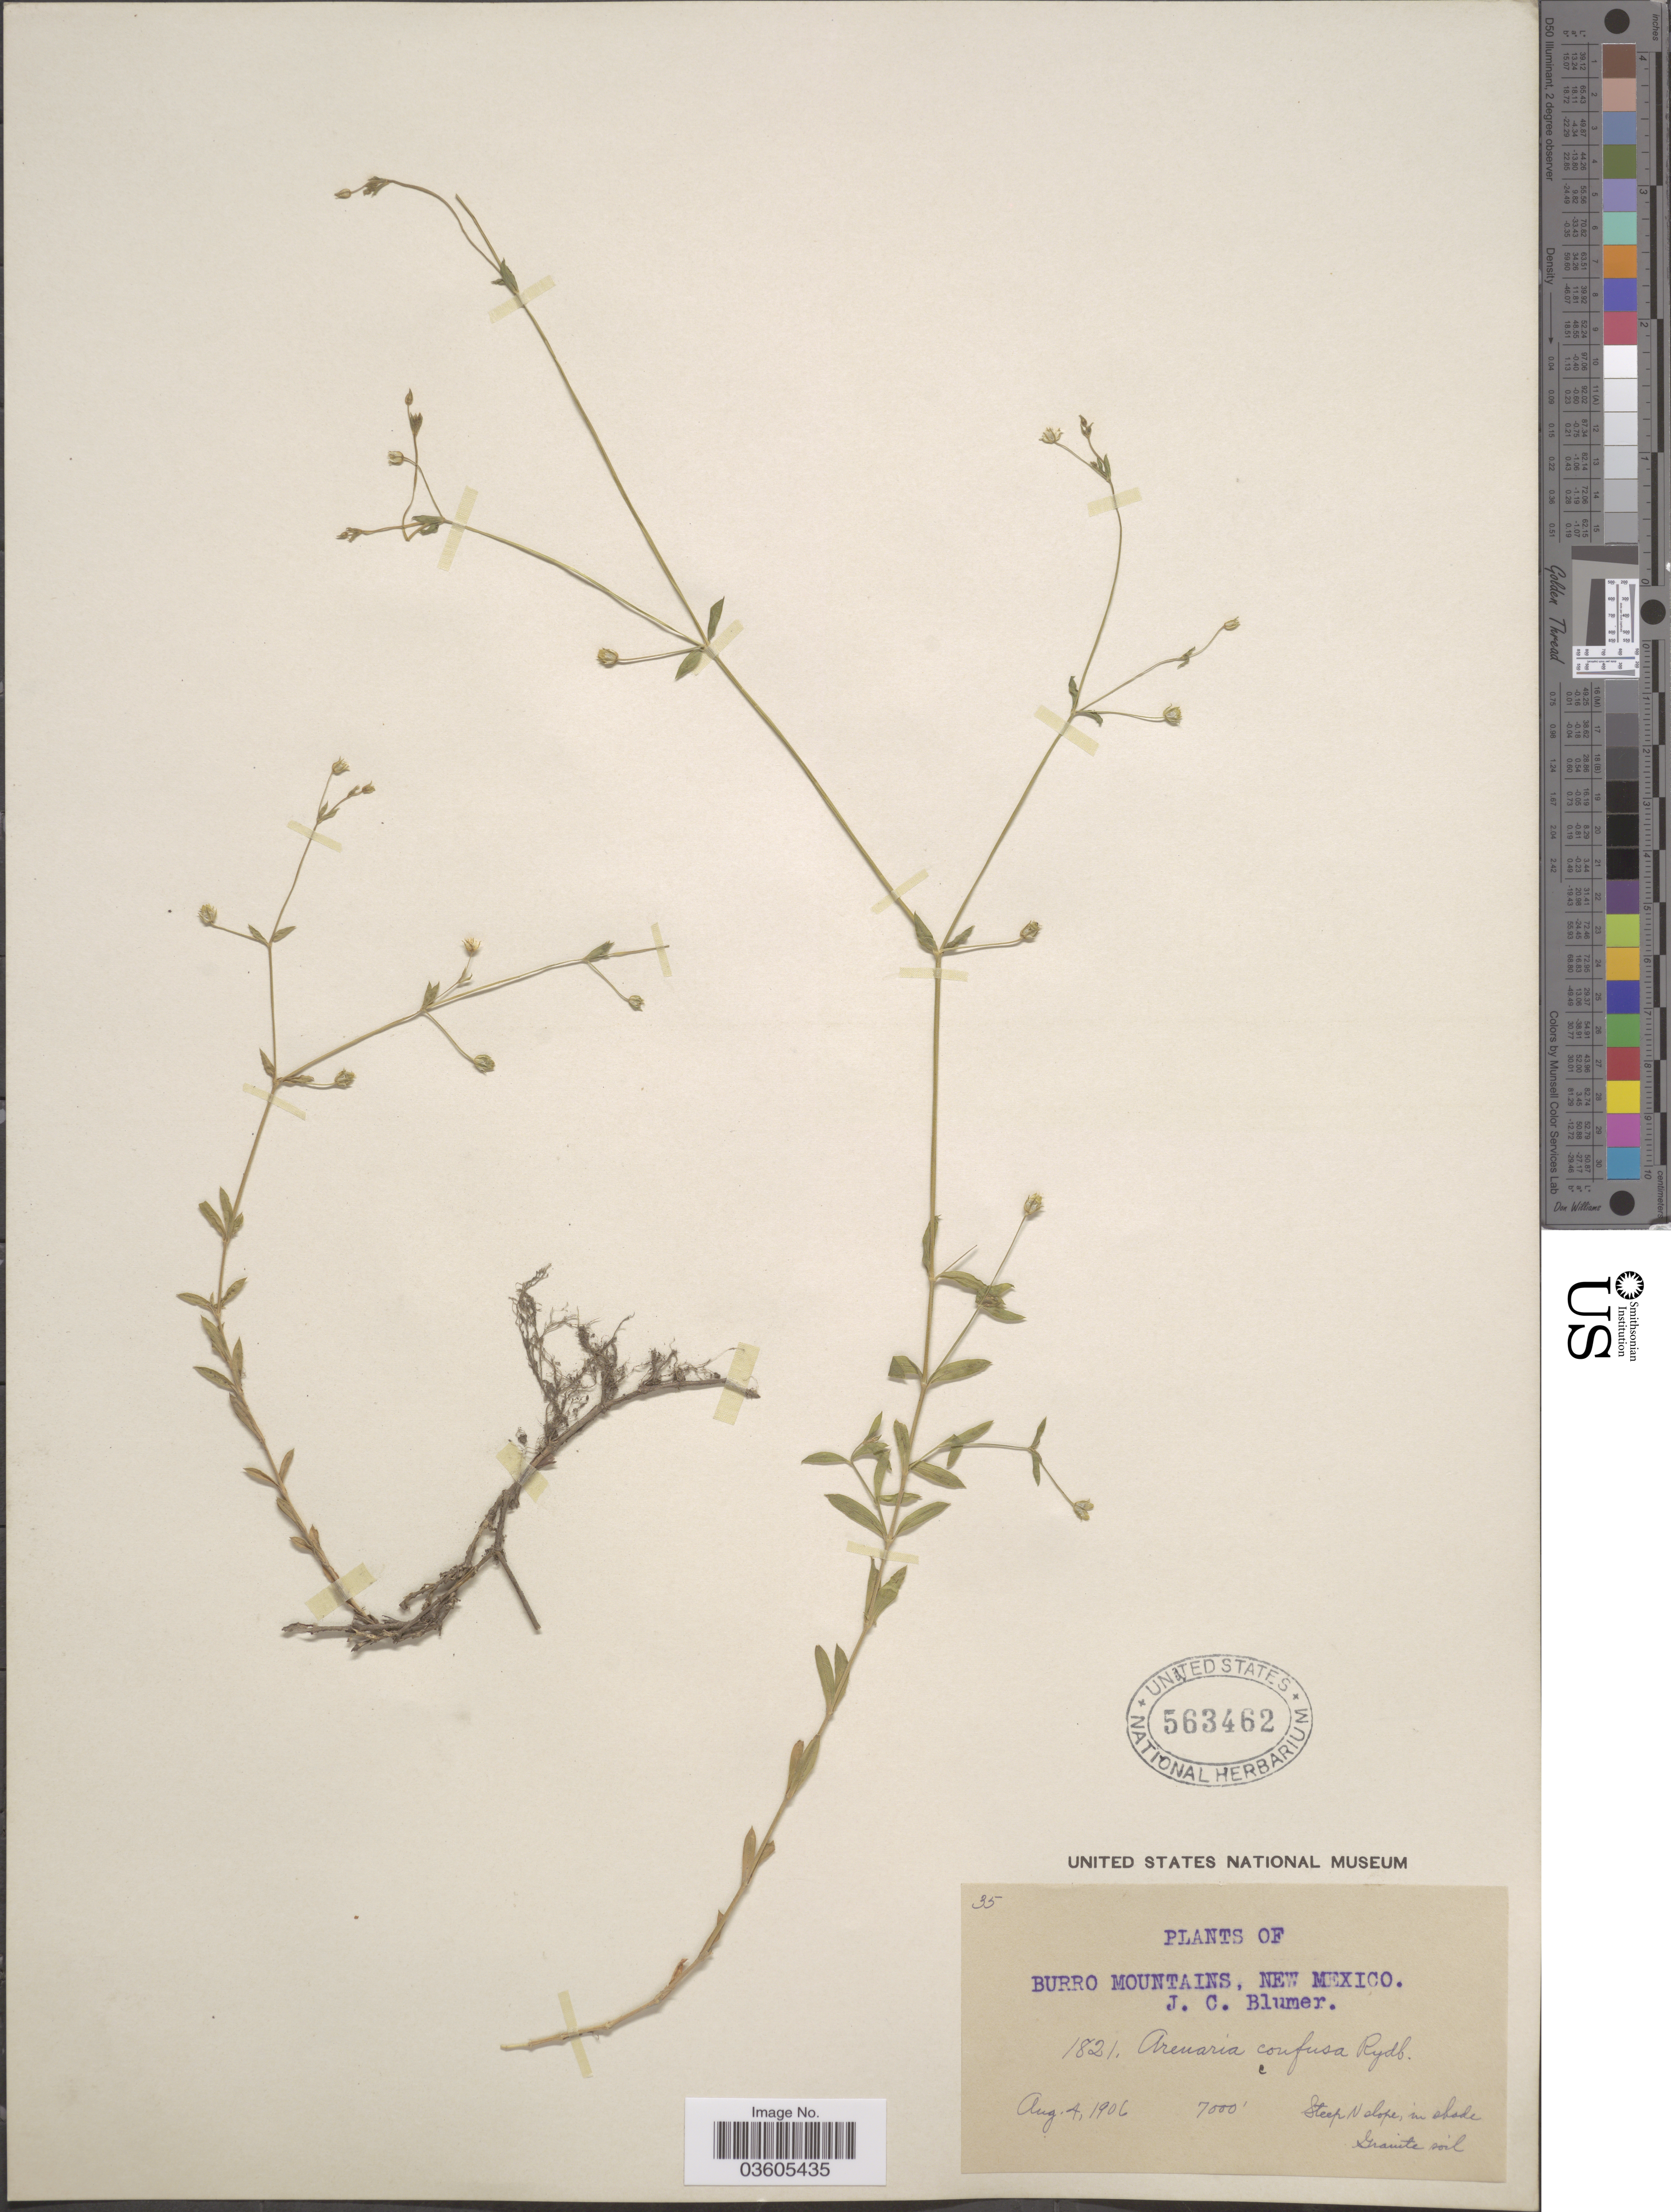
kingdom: Plantae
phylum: Tracheophyta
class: Magnoliopsida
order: Caryophyllales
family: Caryophyllaceae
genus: Arenaria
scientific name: Arenaria confusa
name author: Rydb.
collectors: J. C. Blumer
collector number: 1821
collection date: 1906-08-04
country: United States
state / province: New Mexico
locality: Burro Mountains. Steep N slope.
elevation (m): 2134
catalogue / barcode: US 563462